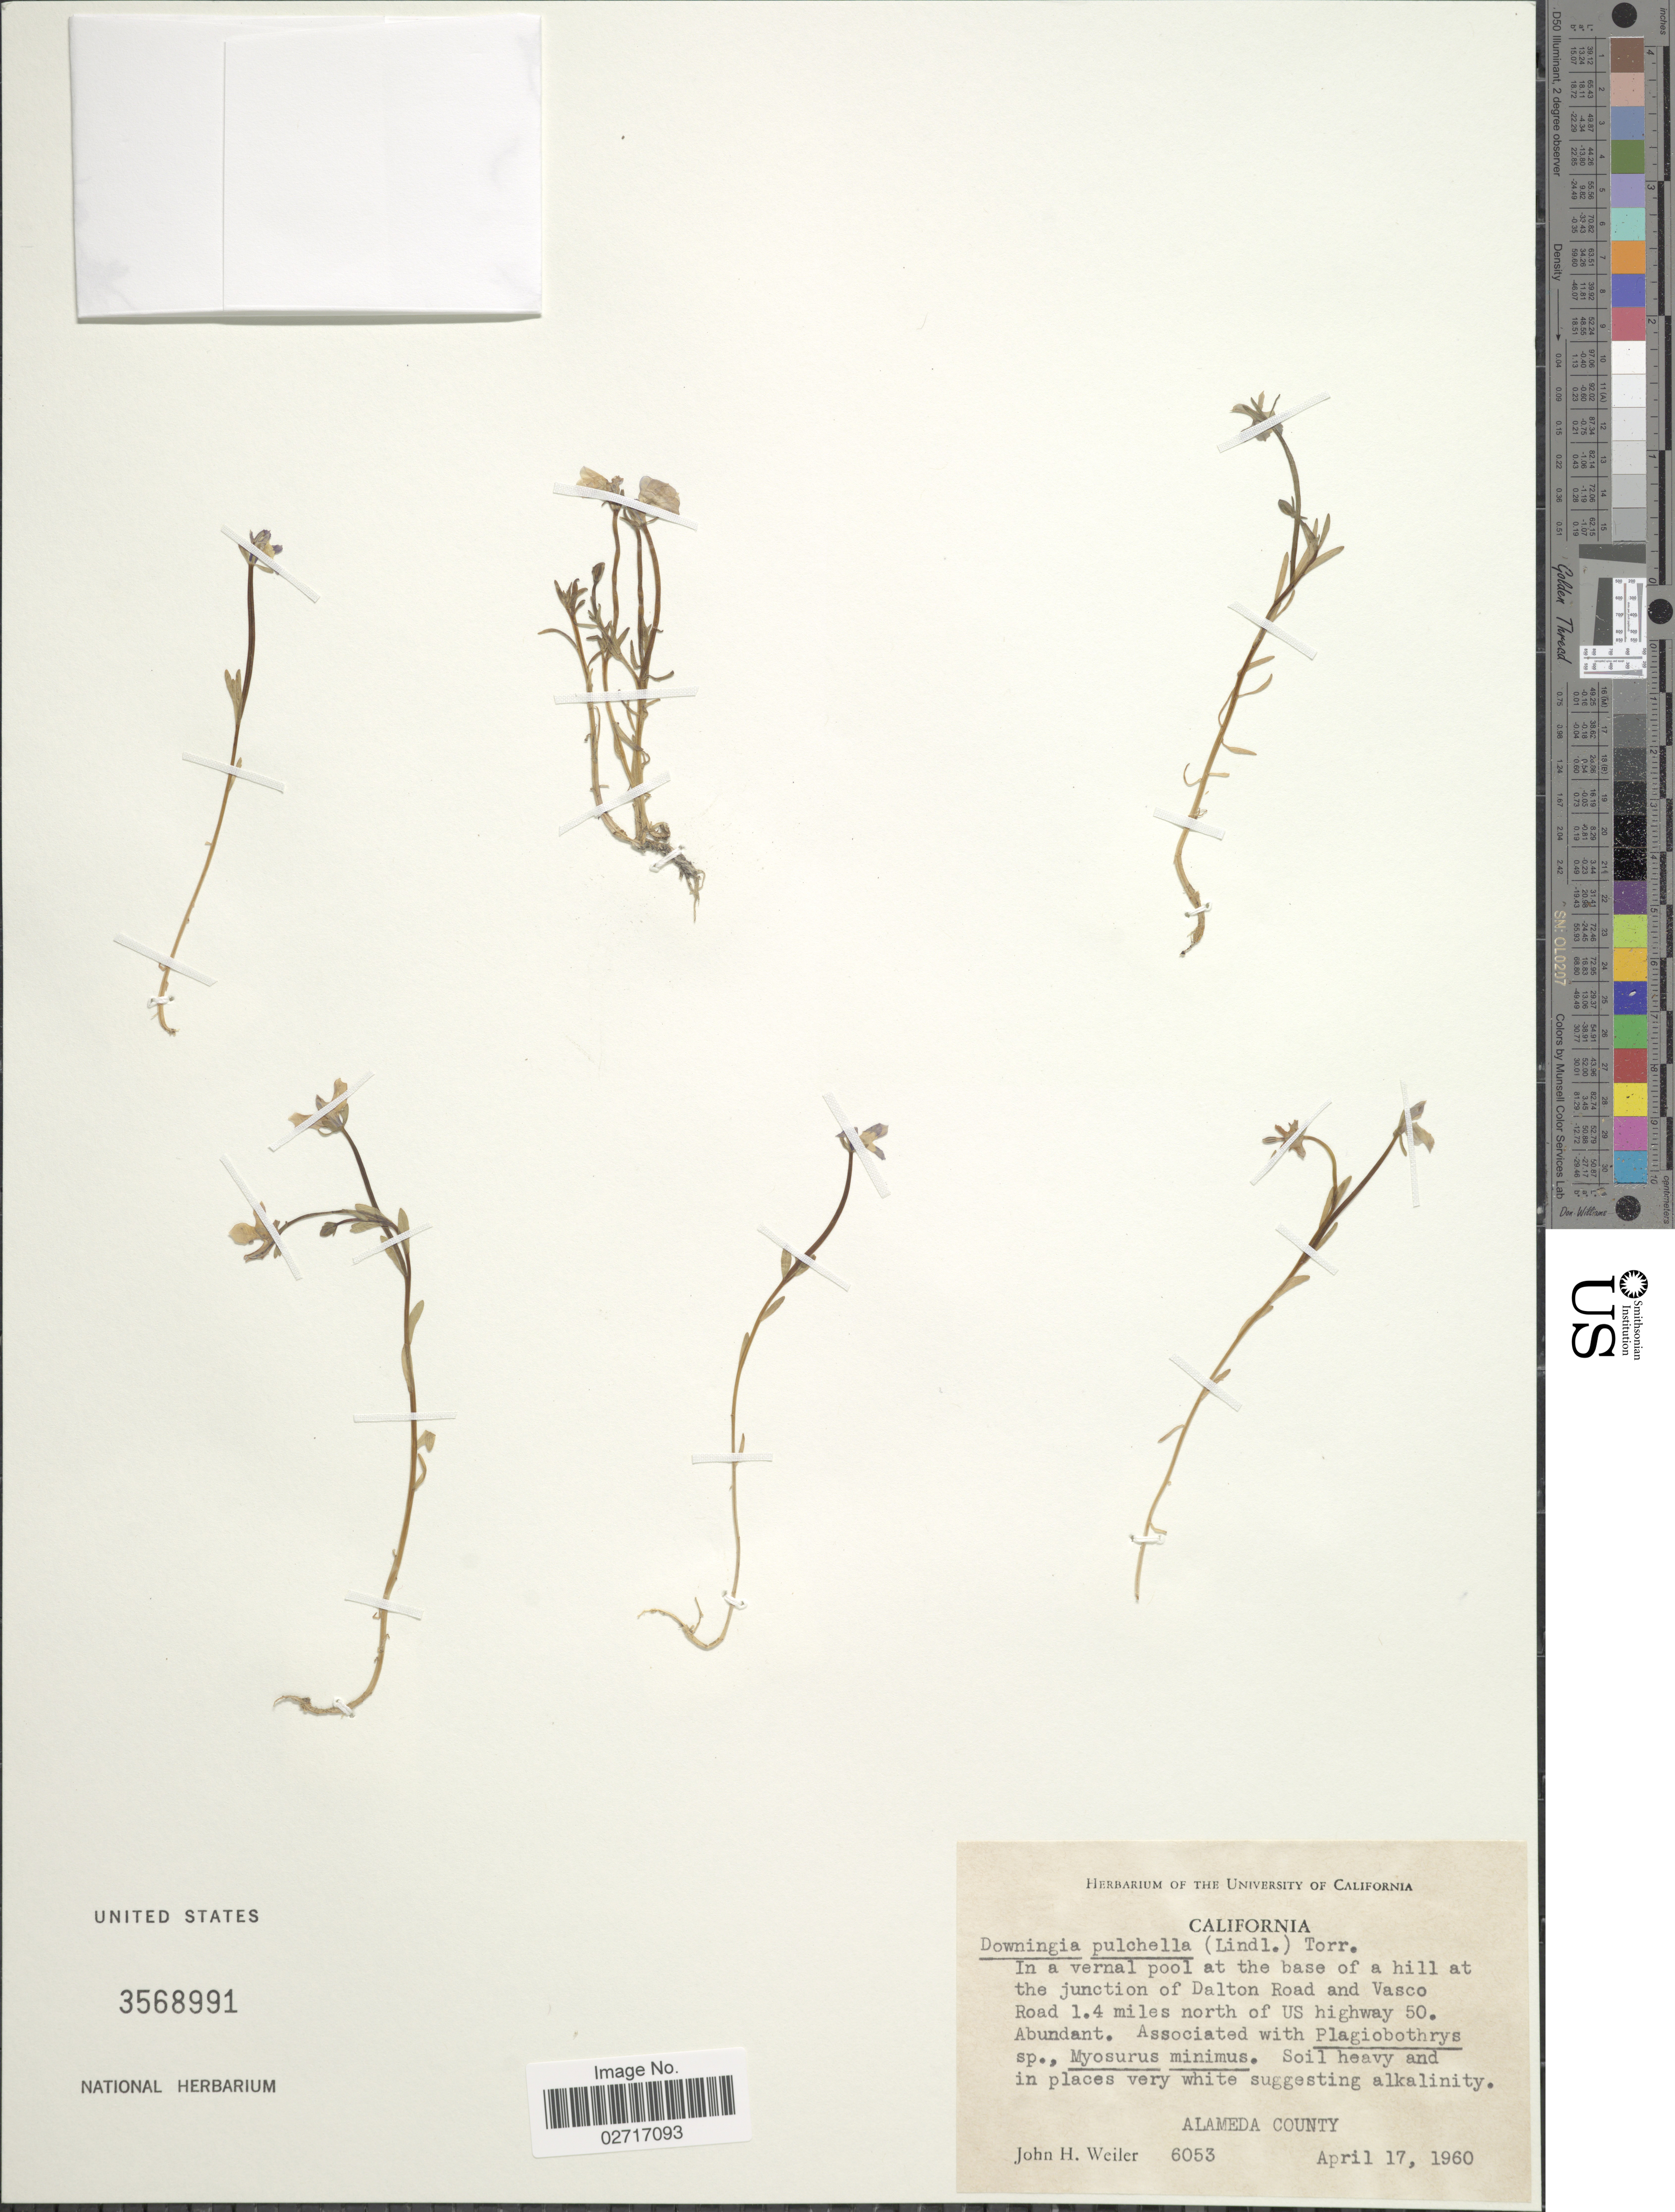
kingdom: Plantae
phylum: Tracheophyta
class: Magnoliopsida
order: Asterales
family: Campanulaceae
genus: Downingia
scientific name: Downingia pulchella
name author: (Lindl.) Torr.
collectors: J. H. Weiler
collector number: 6053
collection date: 1960-04-17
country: United States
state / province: California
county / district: Alameda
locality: In vernal pool at the base of a hill at the junction of Dalton Road and Vasco Road 1.4 miles north of US highway 50. Alameda County.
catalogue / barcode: US 3568991